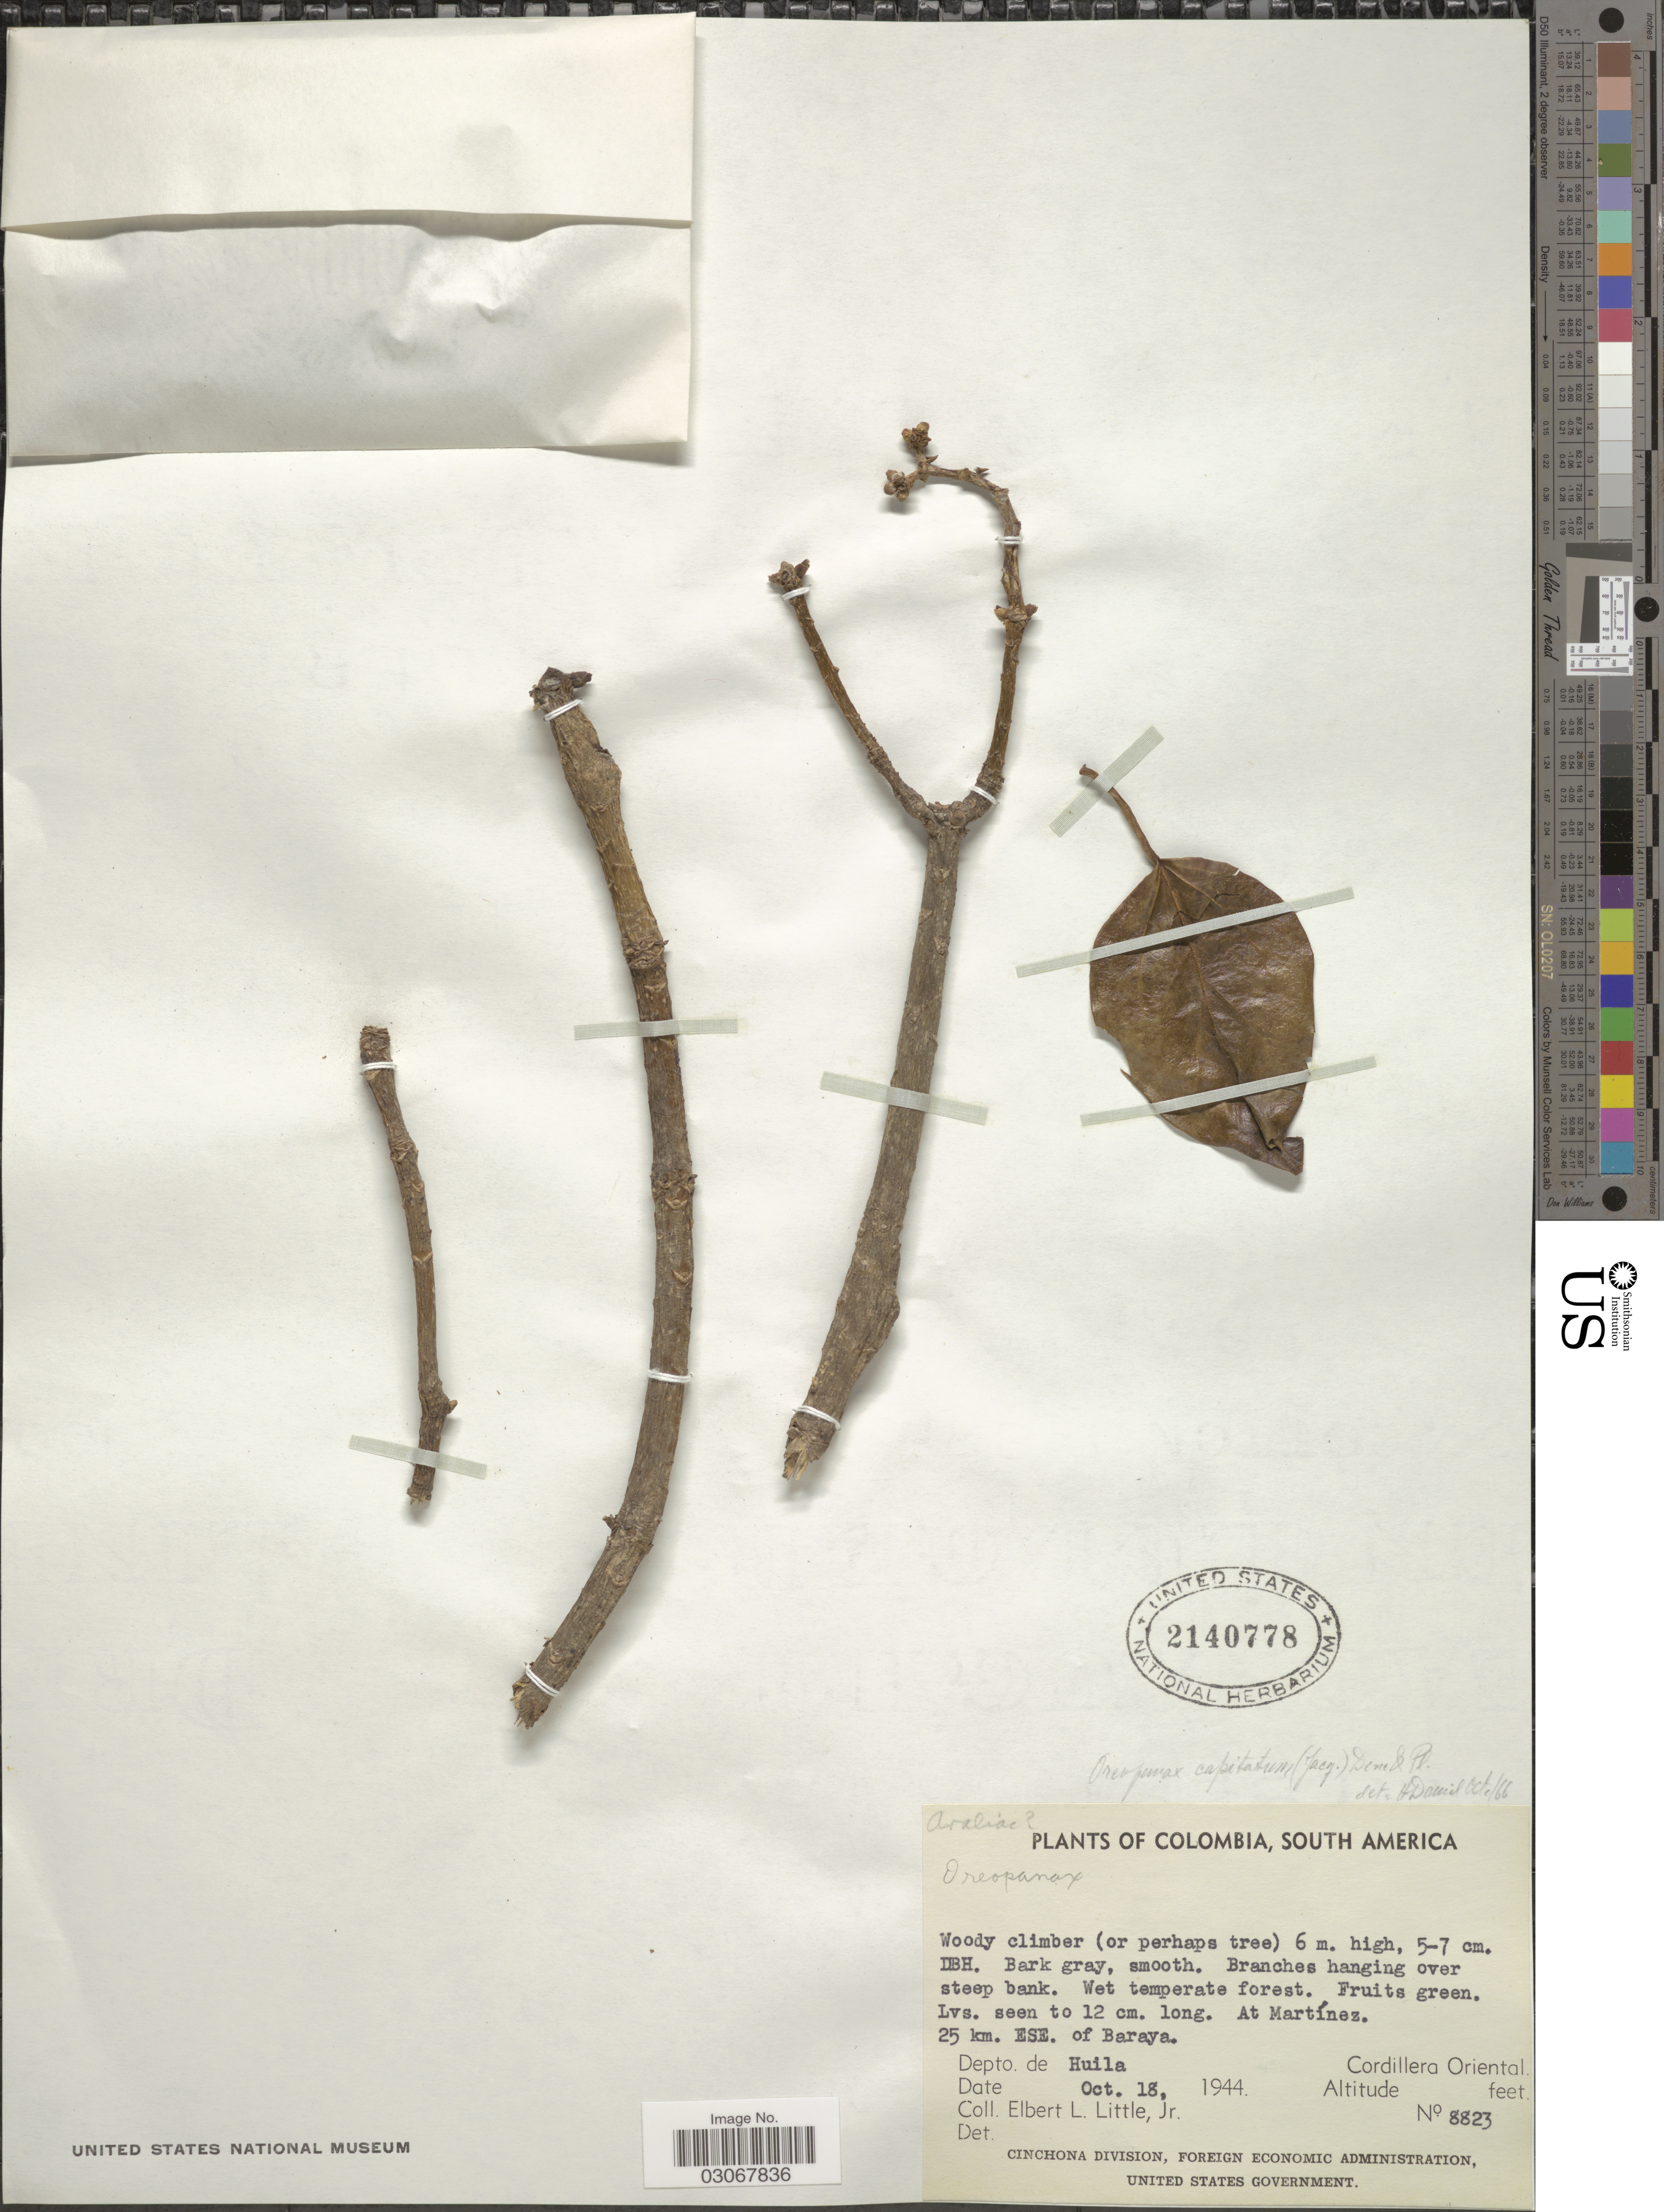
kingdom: Plantae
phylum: Tracheophyta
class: Magnoliopsida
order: Apiales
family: Araliaceae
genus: Oreopanax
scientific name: Oreopanax capitatus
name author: (Jacq.) Decne. & Planch.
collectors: E. L. Little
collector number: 8823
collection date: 1944-10-18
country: Colombia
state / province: Huila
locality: At Martínez. 25 km. ESE. of Baraya. Depto. del Huila. Cordillera Oriental.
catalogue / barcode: US 2140778